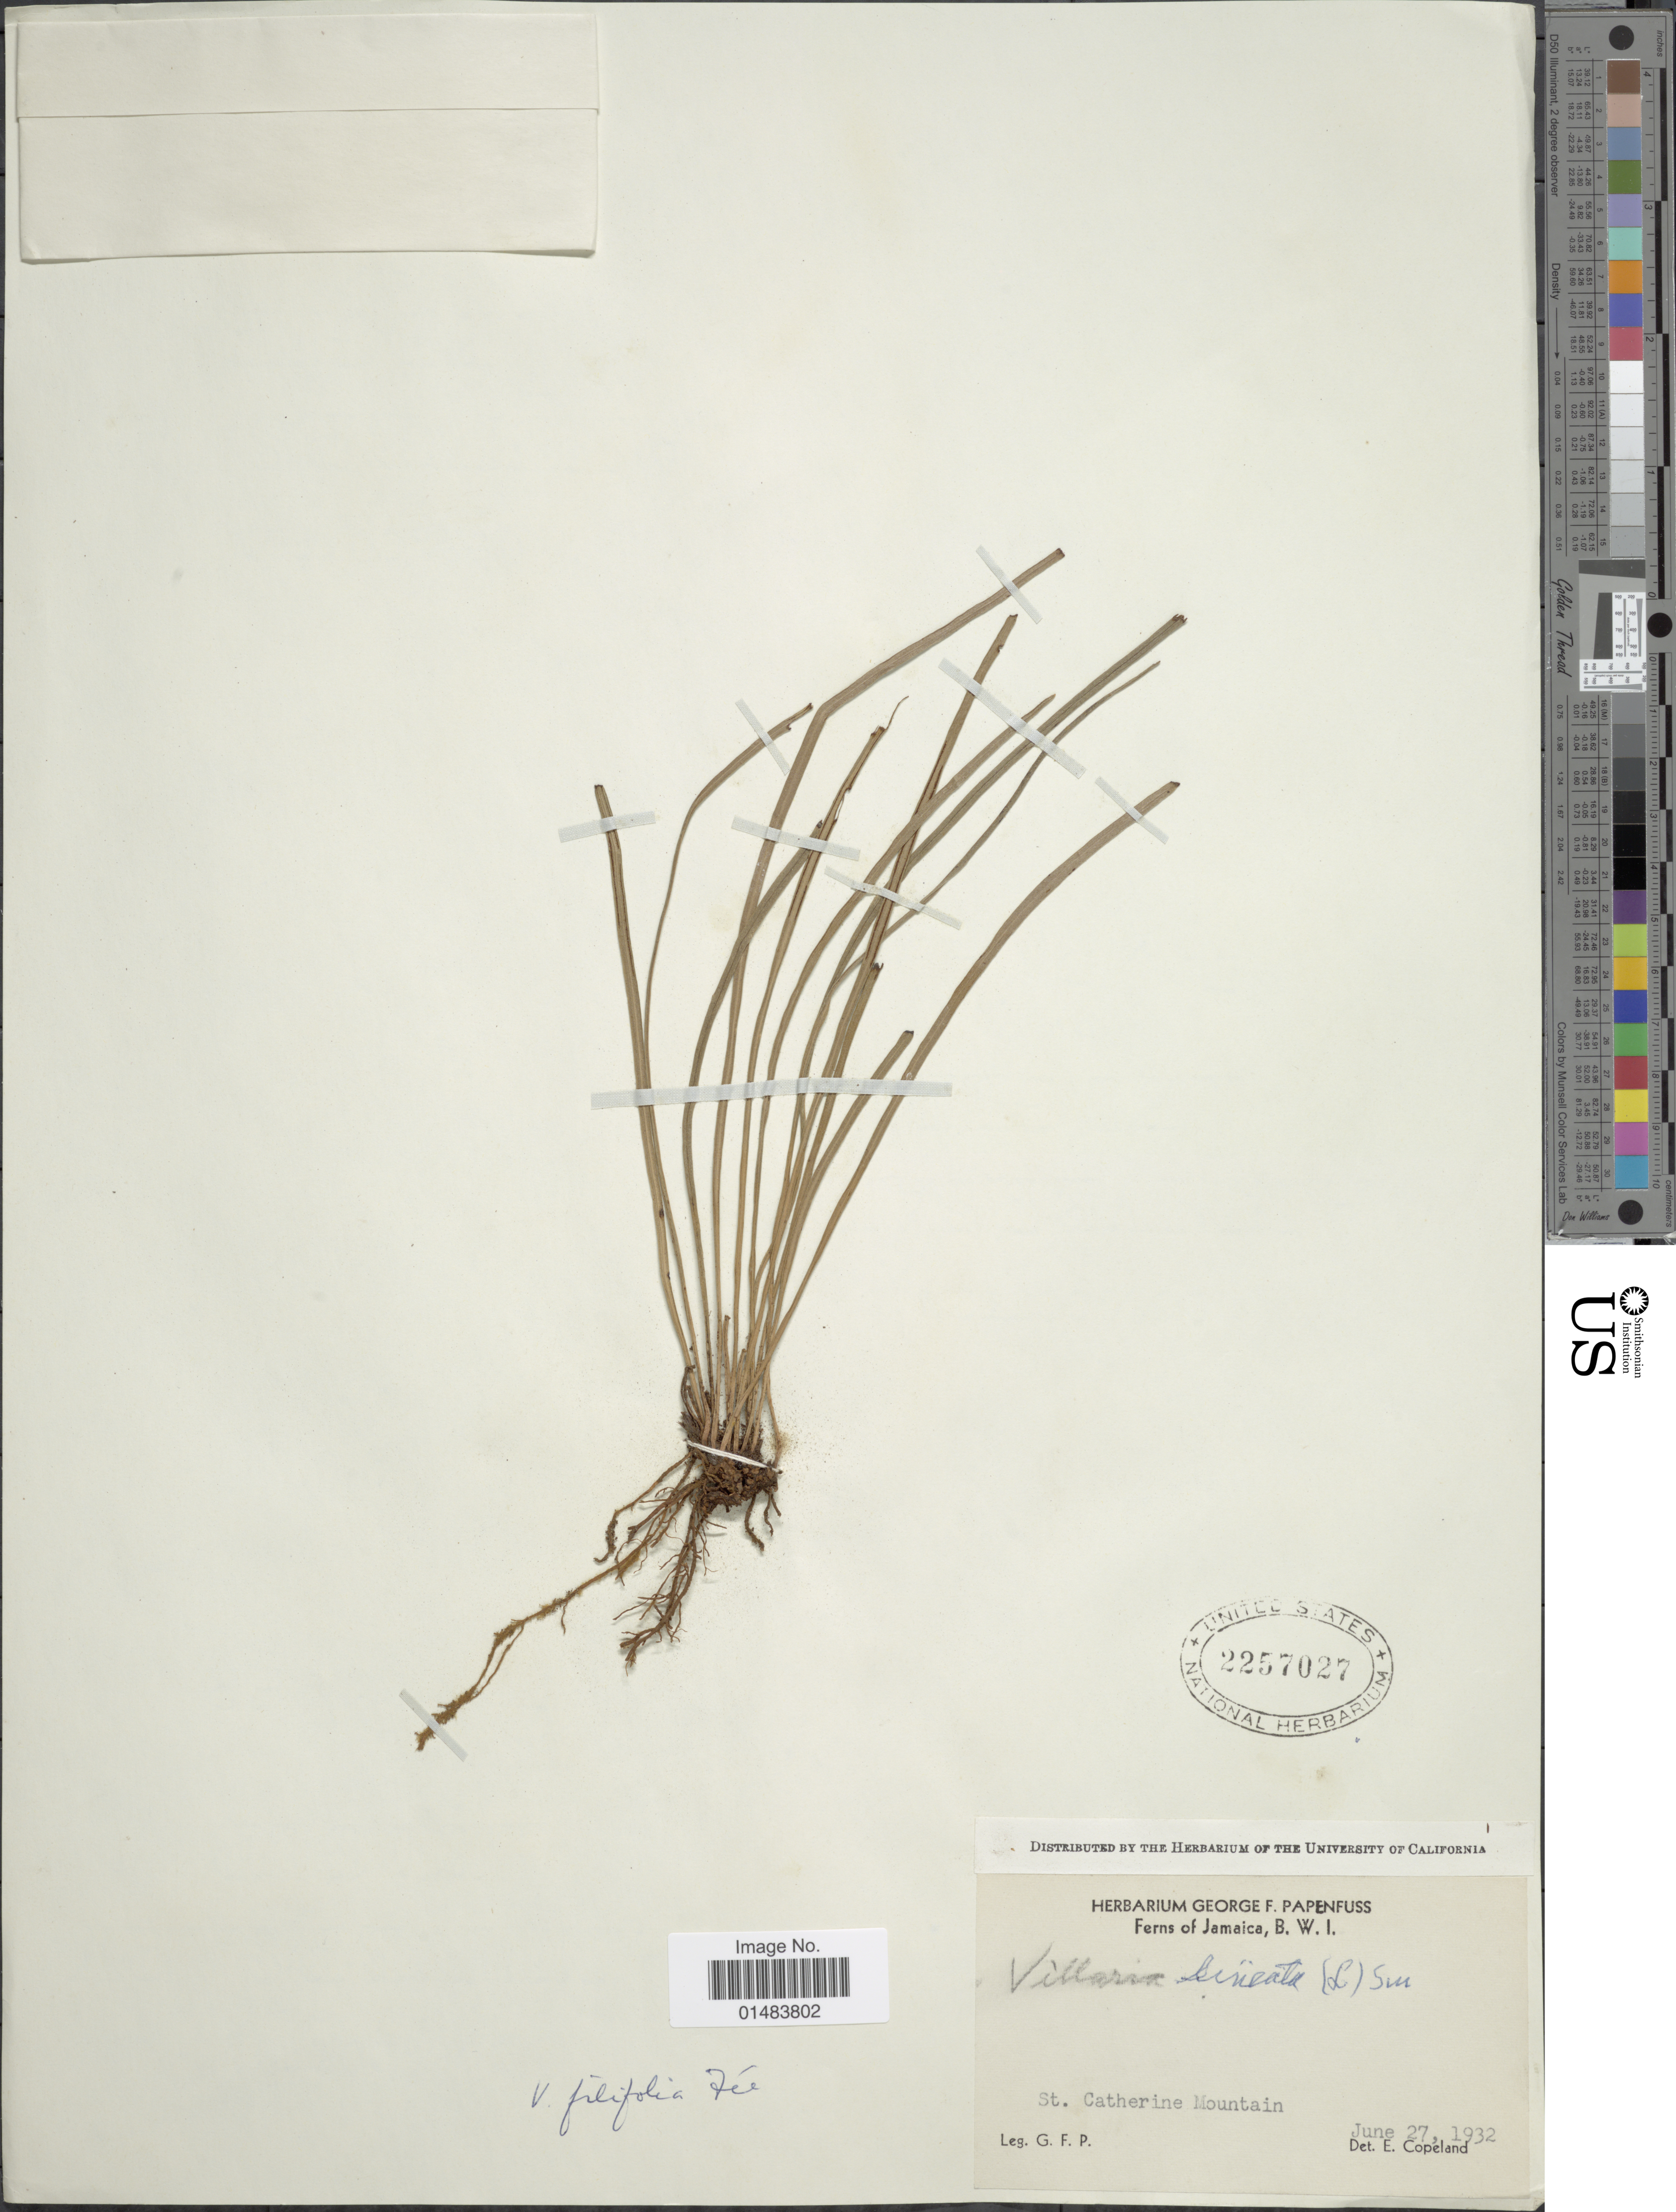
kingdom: Plantae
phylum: Tracheophyta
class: Polypodiopsida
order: Polypodiales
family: Pteridaceae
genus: Vittaria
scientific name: Vittaria graminifolia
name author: Kaulf.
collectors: G. Papenfuss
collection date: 1932-06-27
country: Jamaica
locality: Ferns of Jamaica, B.W.I, St. Catherine Mountain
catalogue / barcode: US 2257027